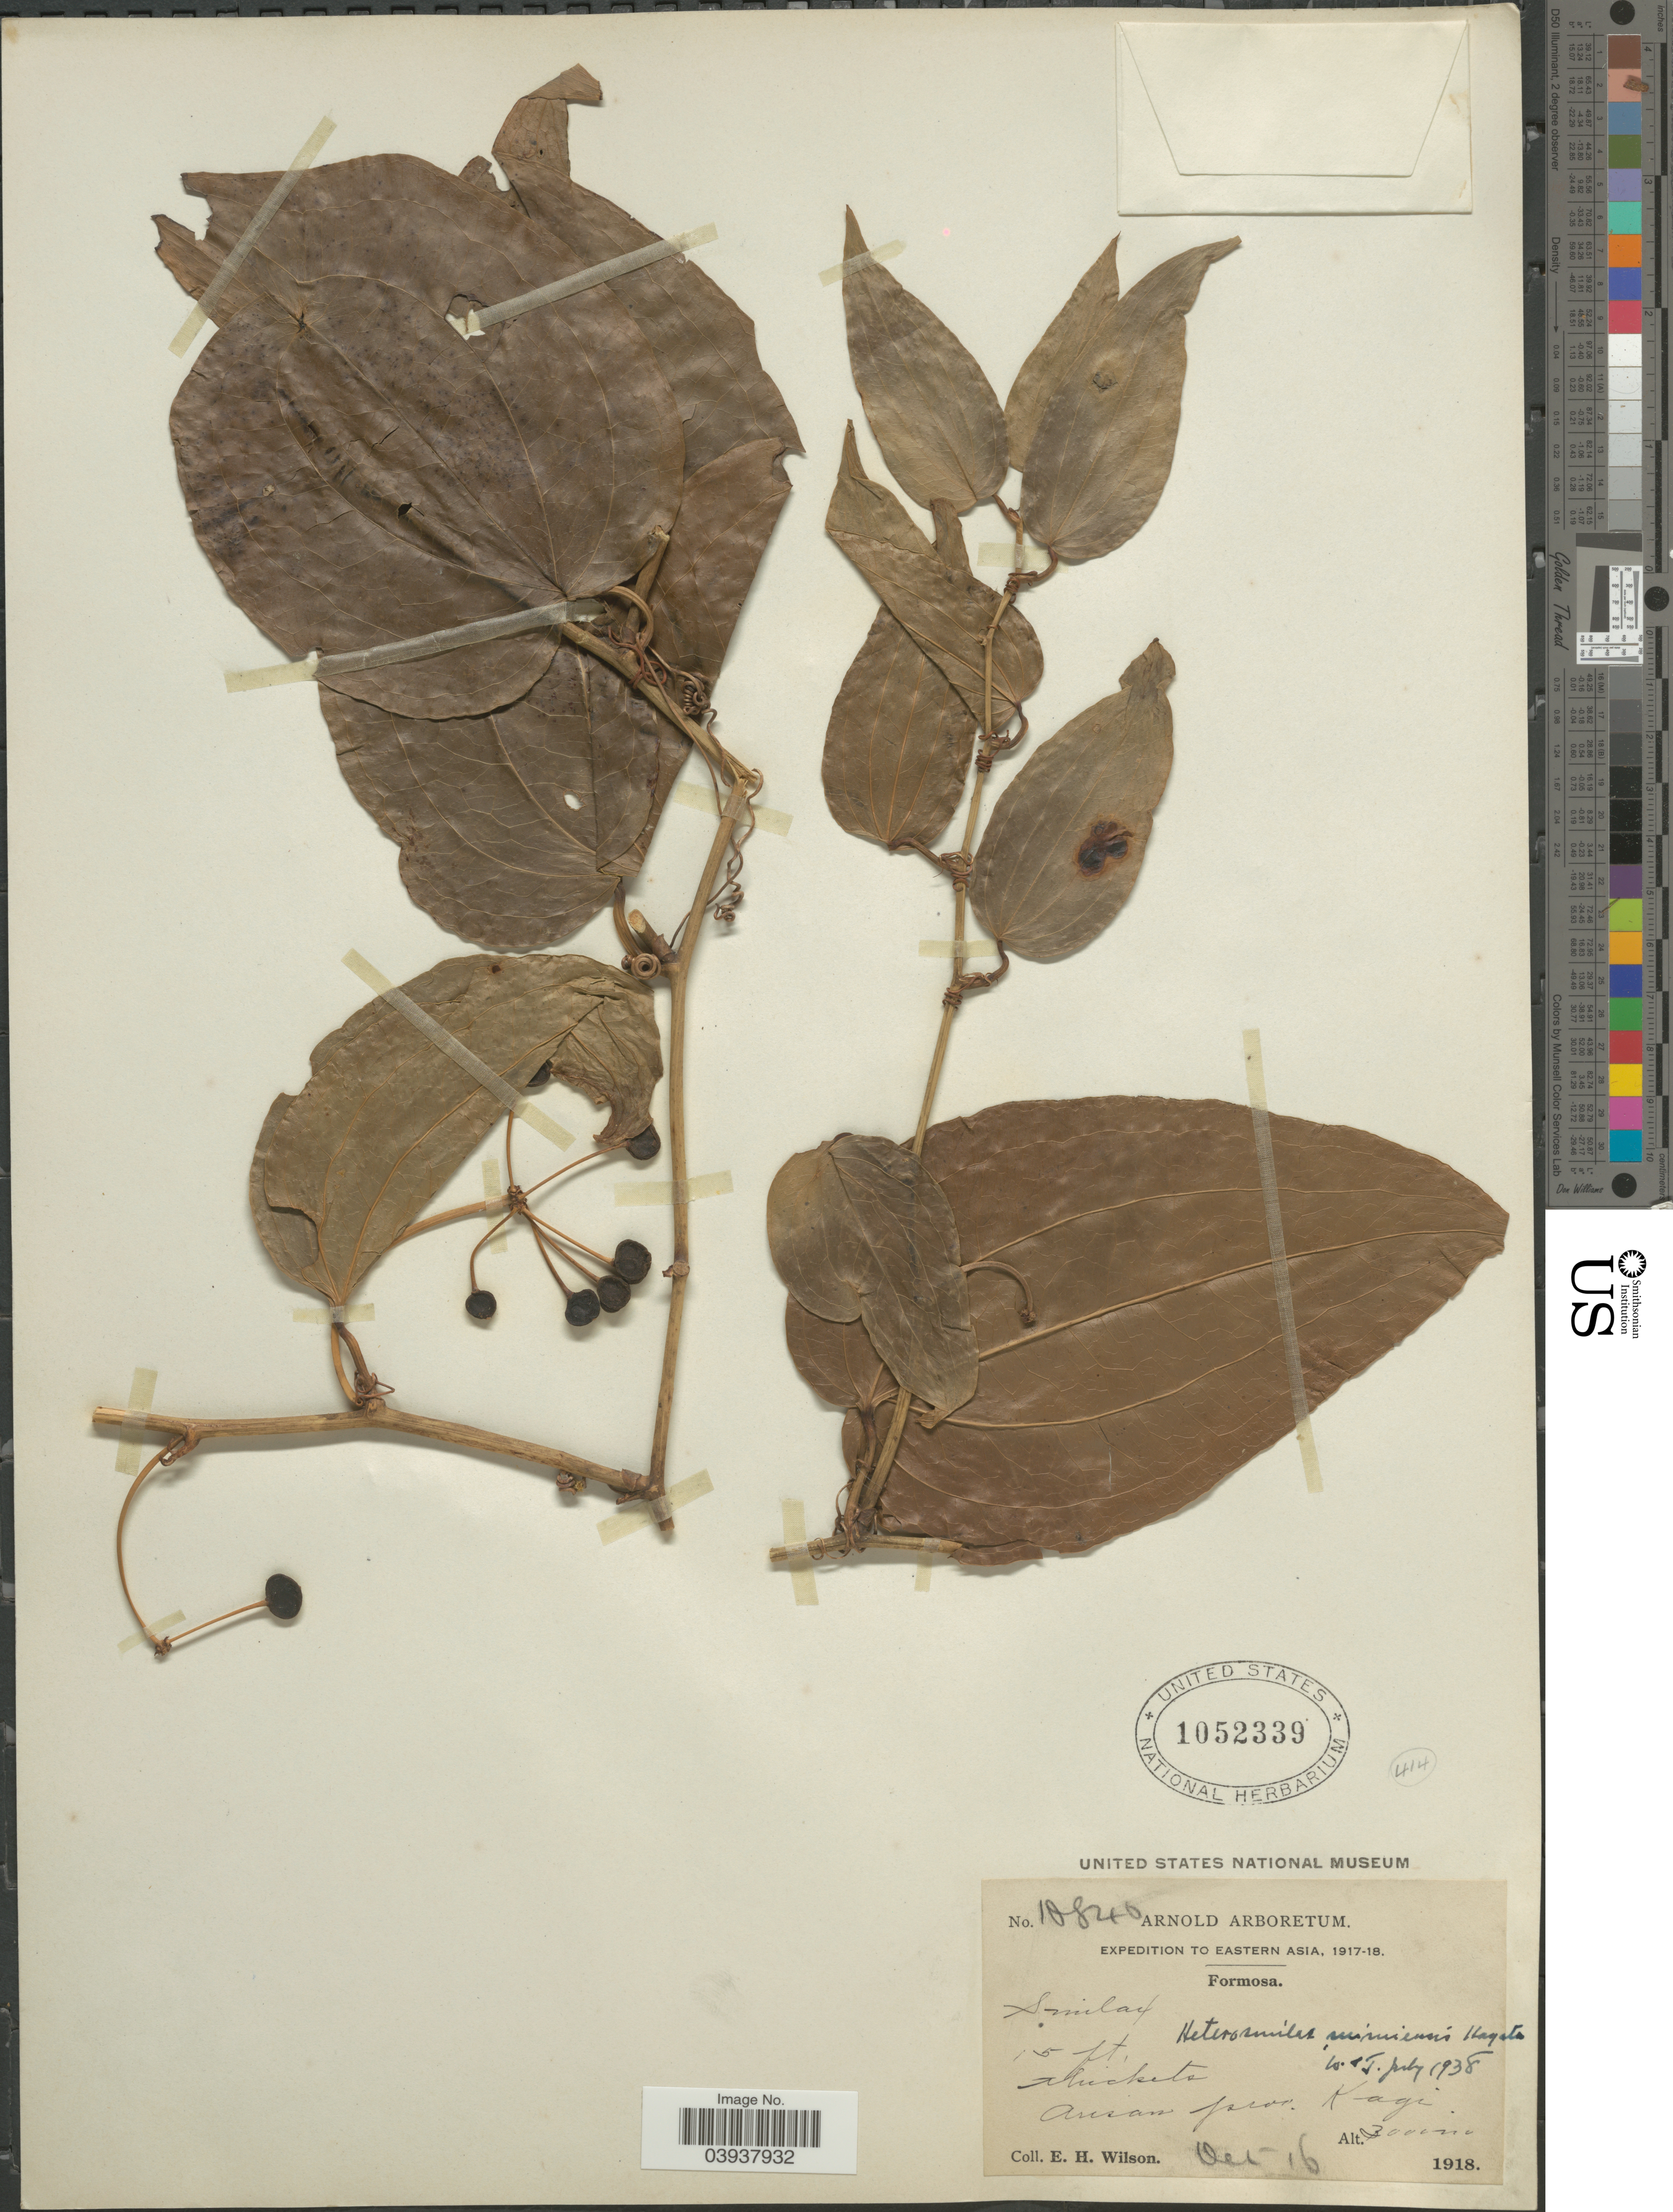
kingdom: Plantae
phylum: Tracheophyta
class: Liliopsida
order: Liliales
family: Smilacaceae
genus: Heterosmilax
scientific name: Heterosmilax seisuiensis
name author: (Hayata) F.T. Wang & Tang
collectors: E. Wilson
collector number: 10846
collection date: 1918-10-16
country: Taiwan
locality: Eastern Asia. Arisan prov. Kagi.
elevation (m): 3000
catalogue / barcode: US 1052339